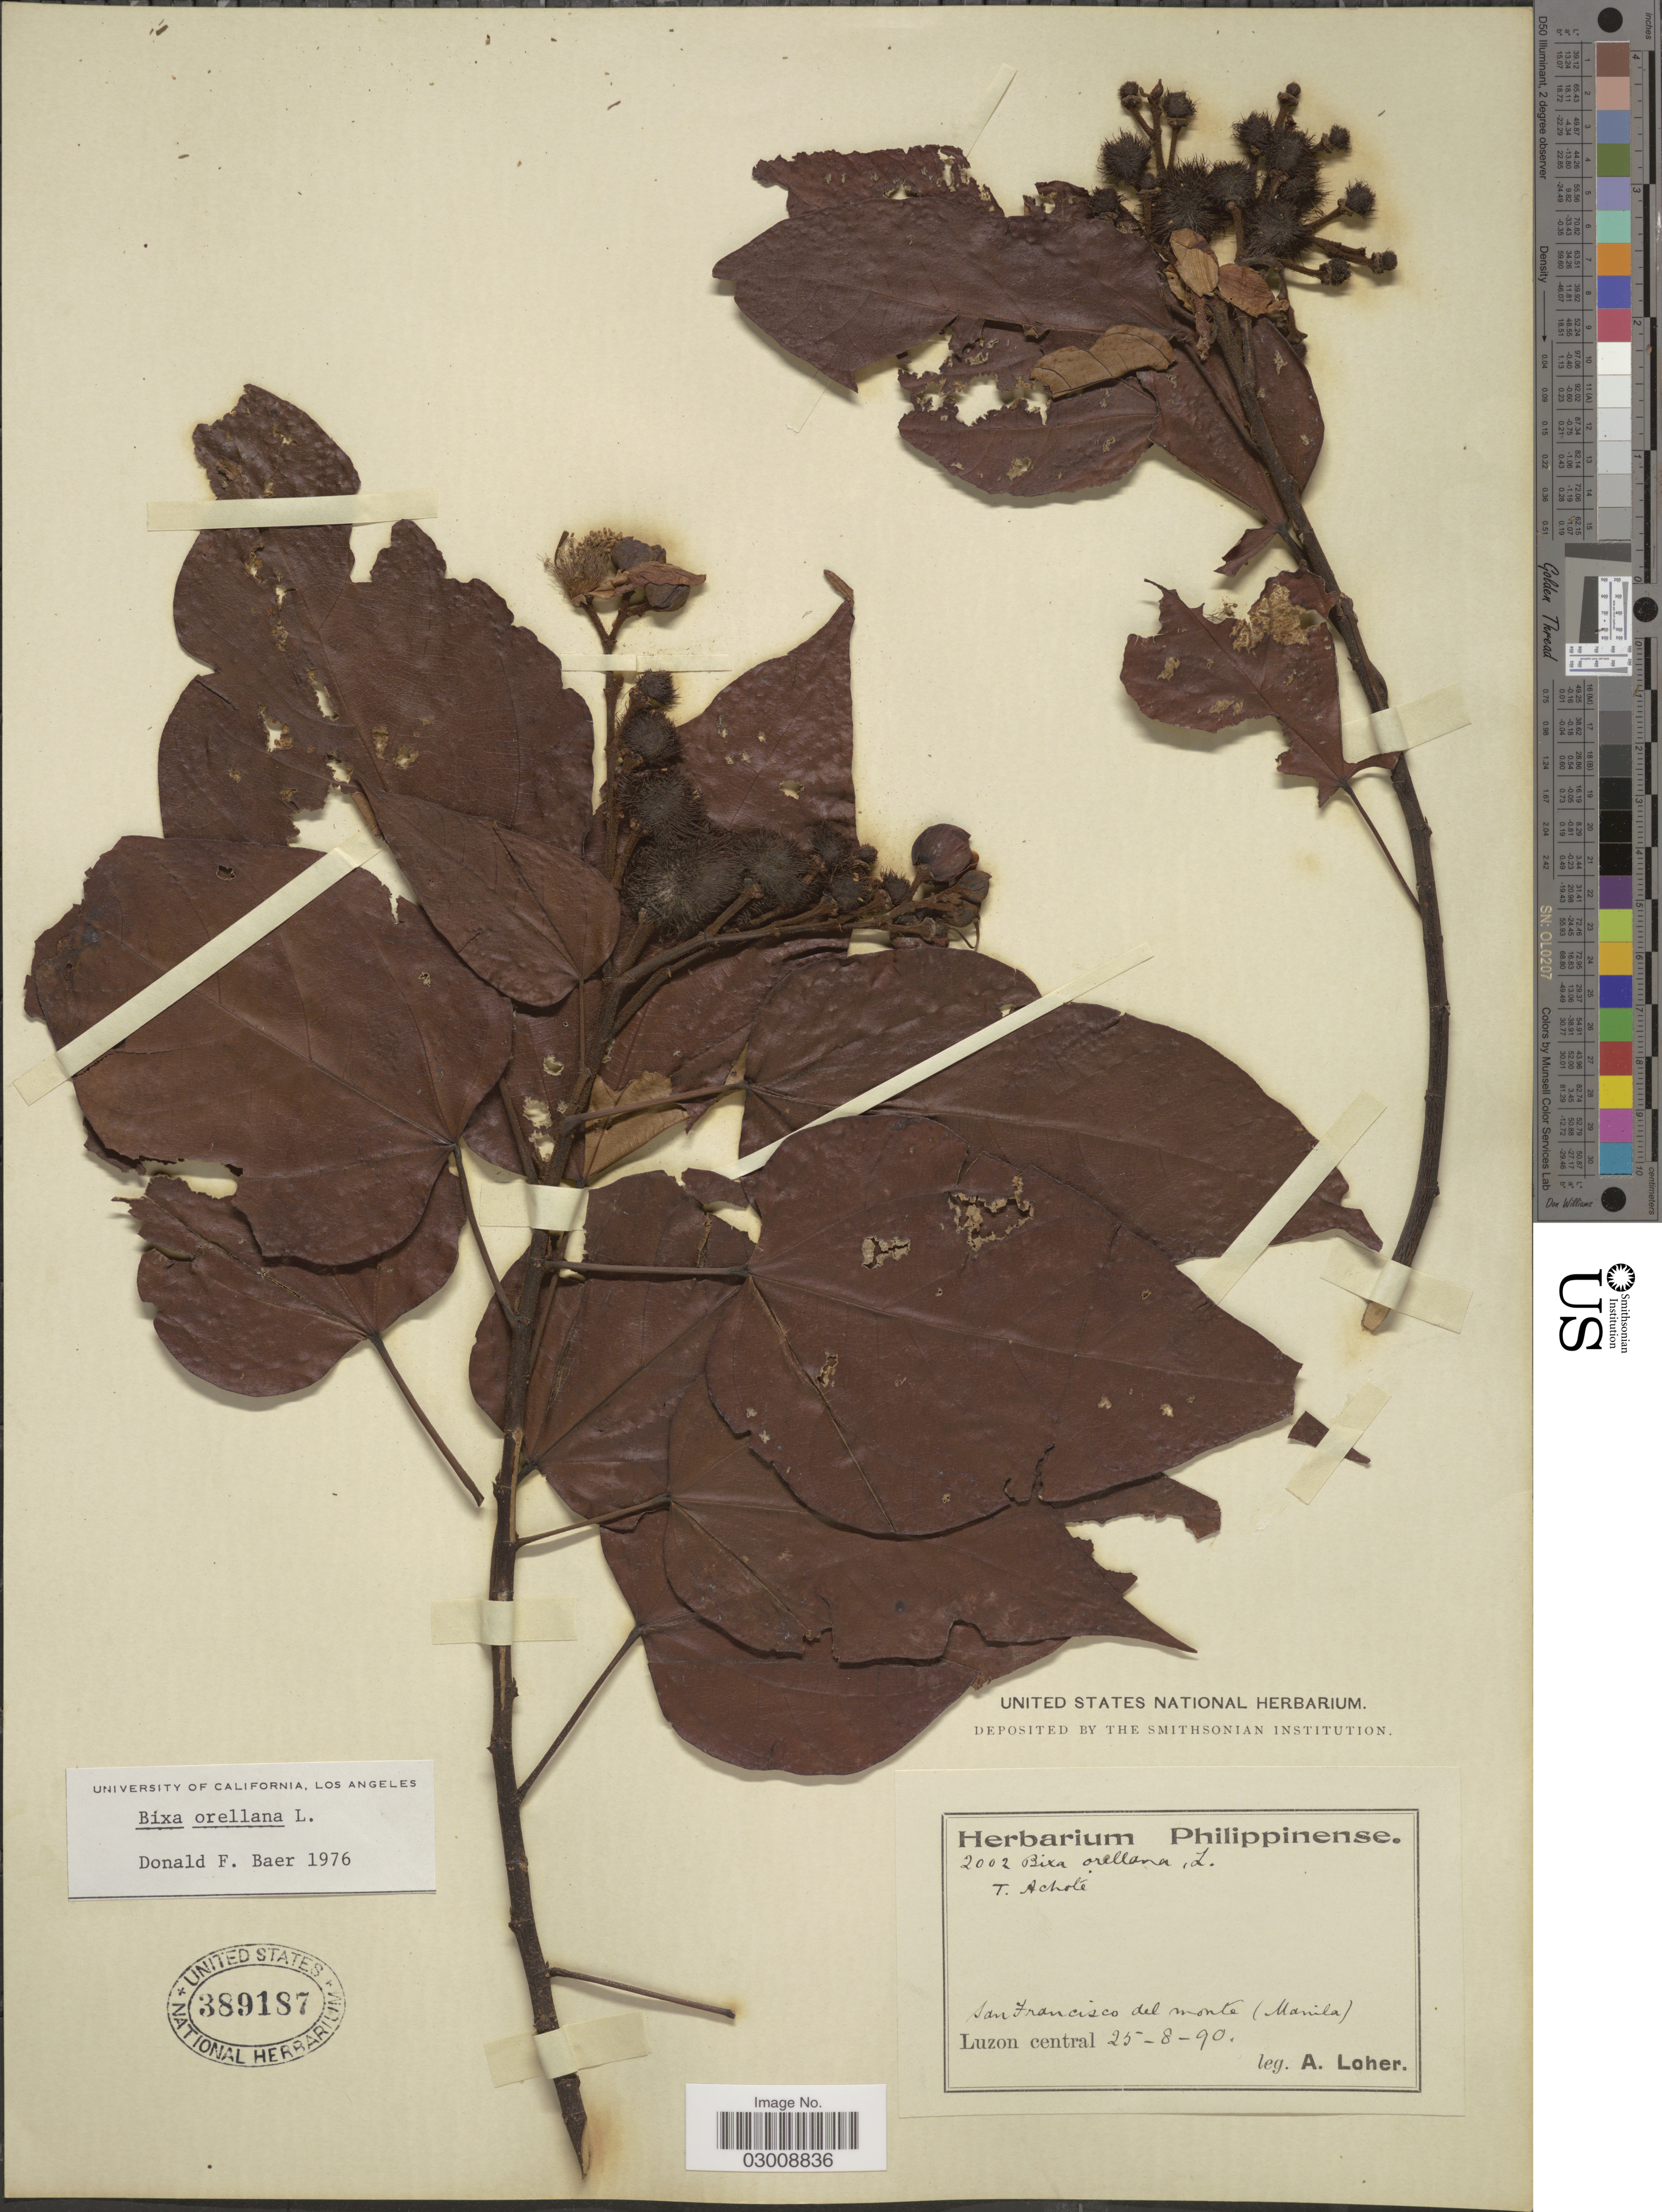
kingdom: Plantae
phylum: Tracheophyta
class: Magnoliopsida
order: Malvales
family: Bixaceae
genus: Bixa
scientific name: Bixa orellana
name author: L.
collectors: A. Loher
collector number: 2002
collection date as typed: Transcribed d/m/y: 25/8/90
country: Philippines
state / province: Central Luzon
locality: San Francisco del monte (Manila). Luzon central.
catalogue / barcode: US 389187